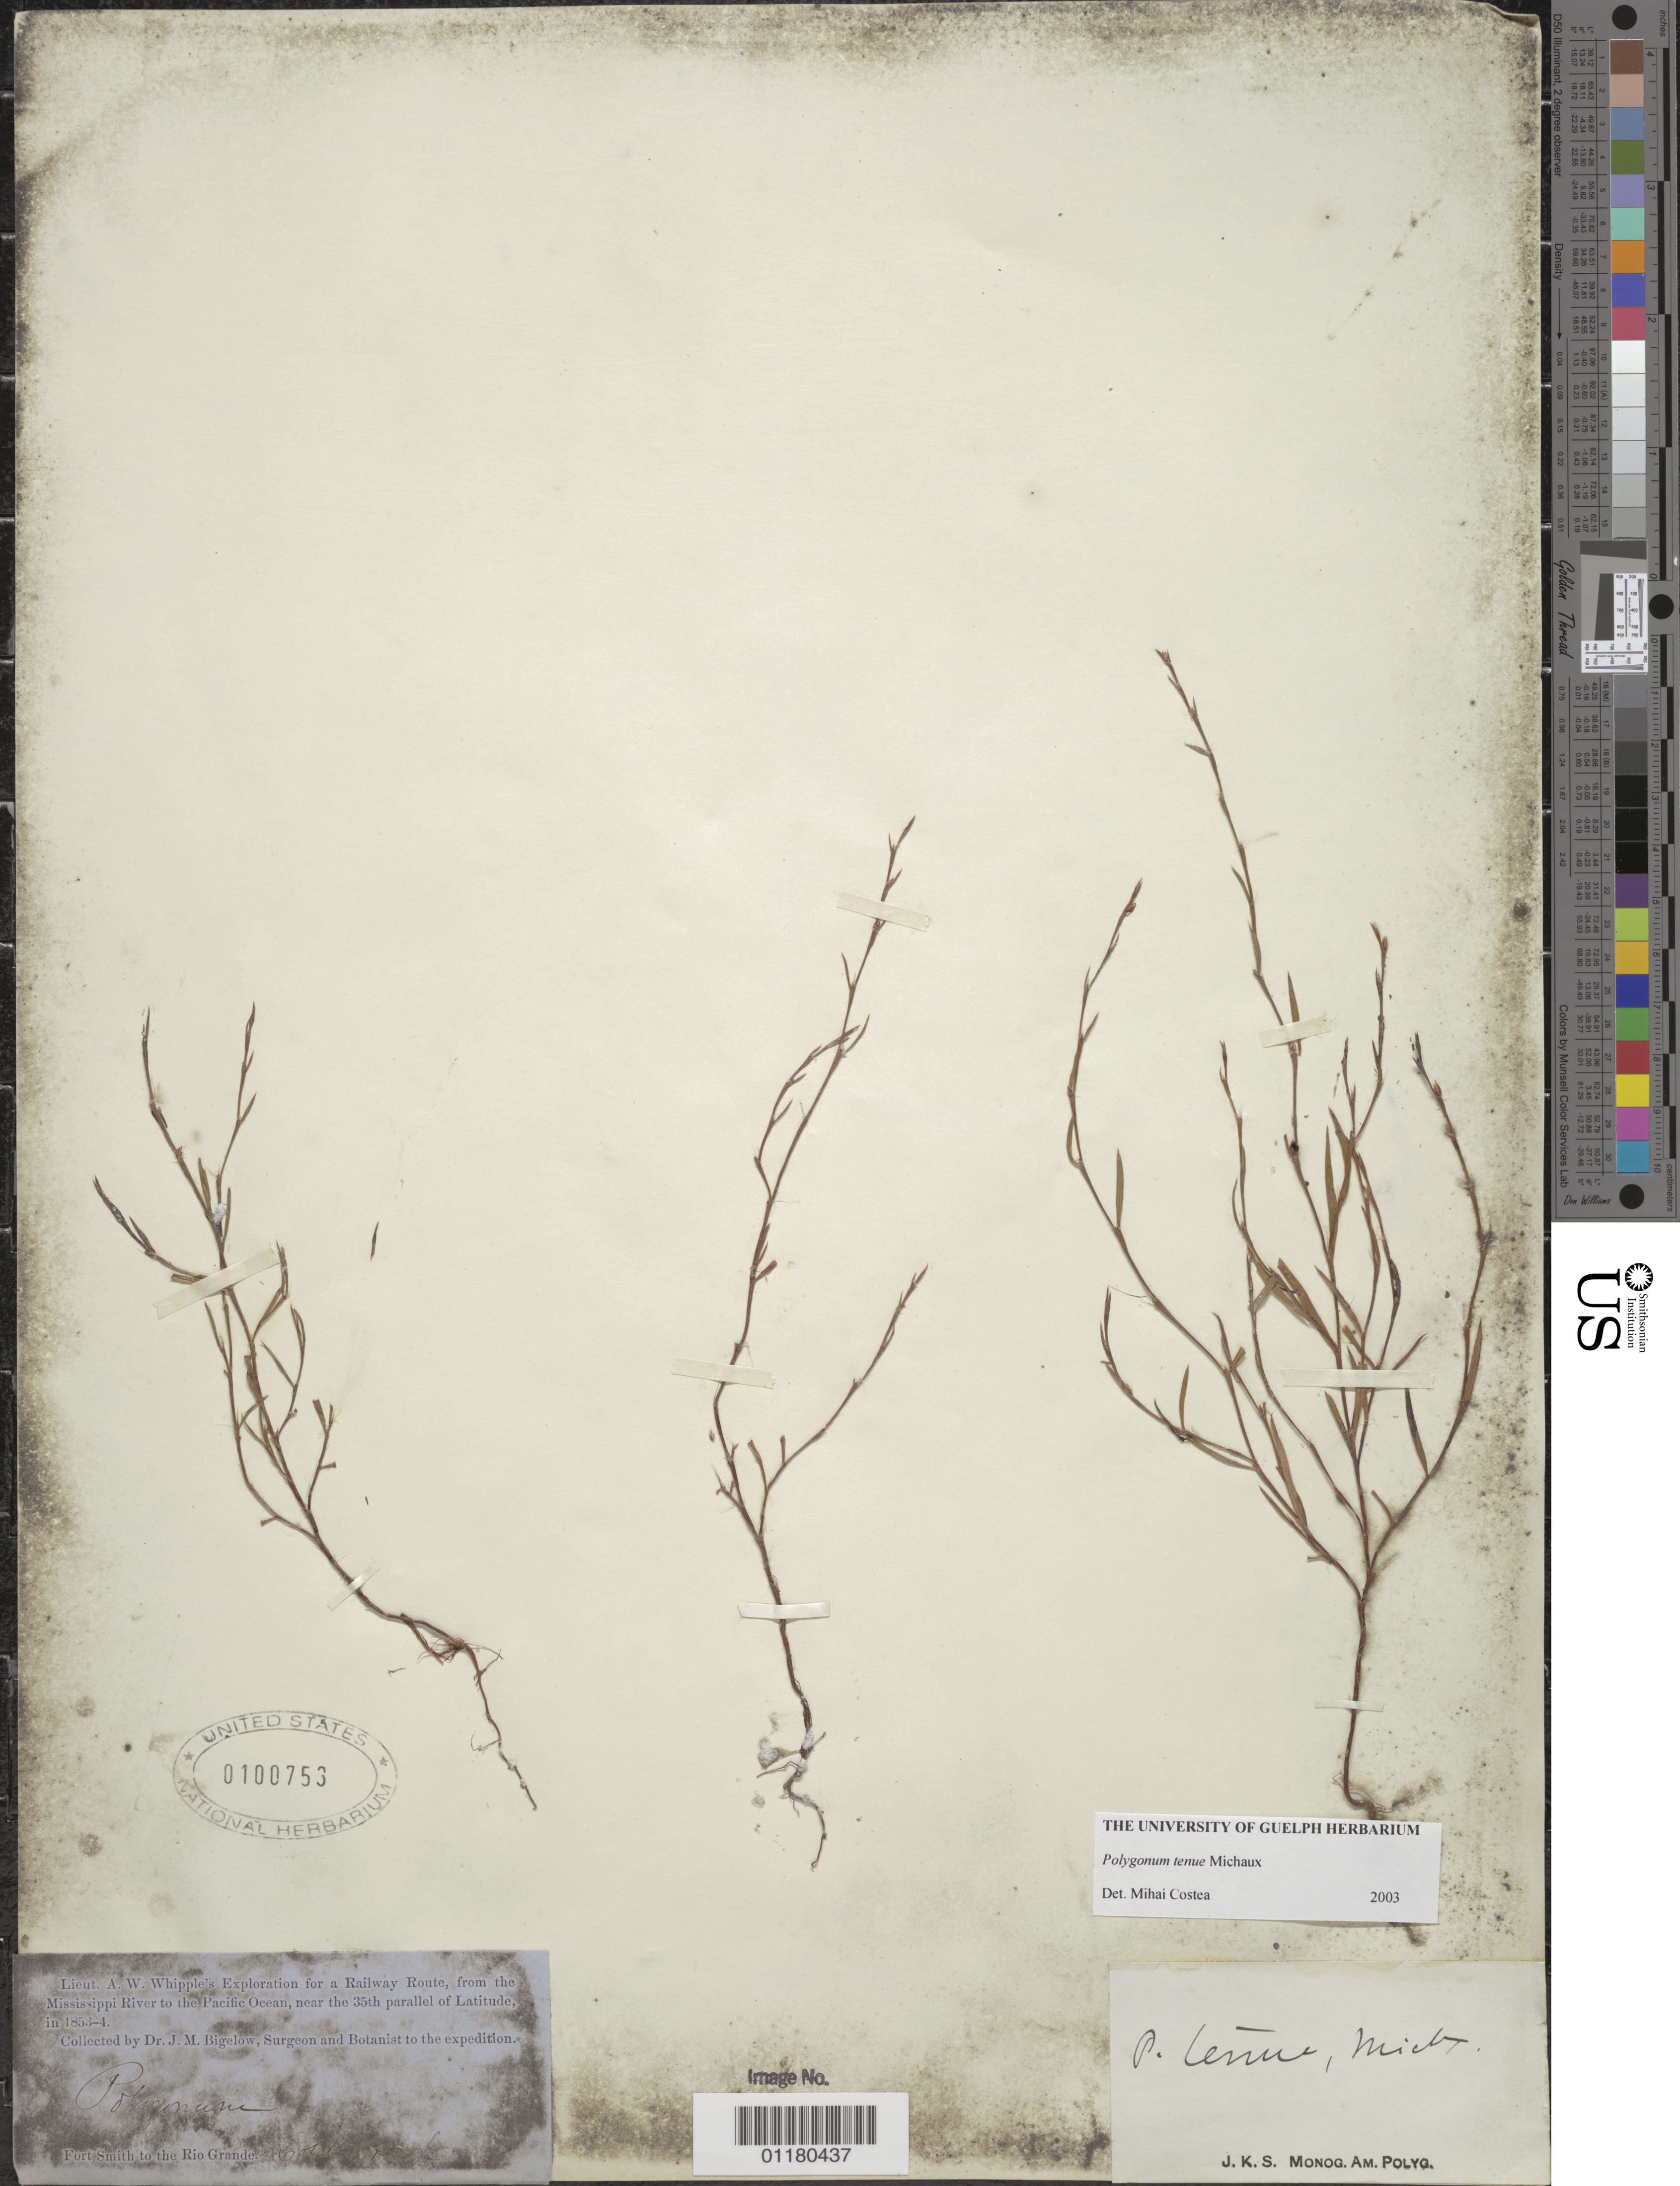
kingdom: Plantae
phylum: Tracheophyta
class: Magnoliopsida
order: Caryophyllales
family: Polygonaceae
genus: Polygonum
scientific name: Polygonum tenue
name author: F. Michx.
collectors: J. M. Bigelow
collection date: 1853/1854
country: United States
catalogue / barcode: US 100753